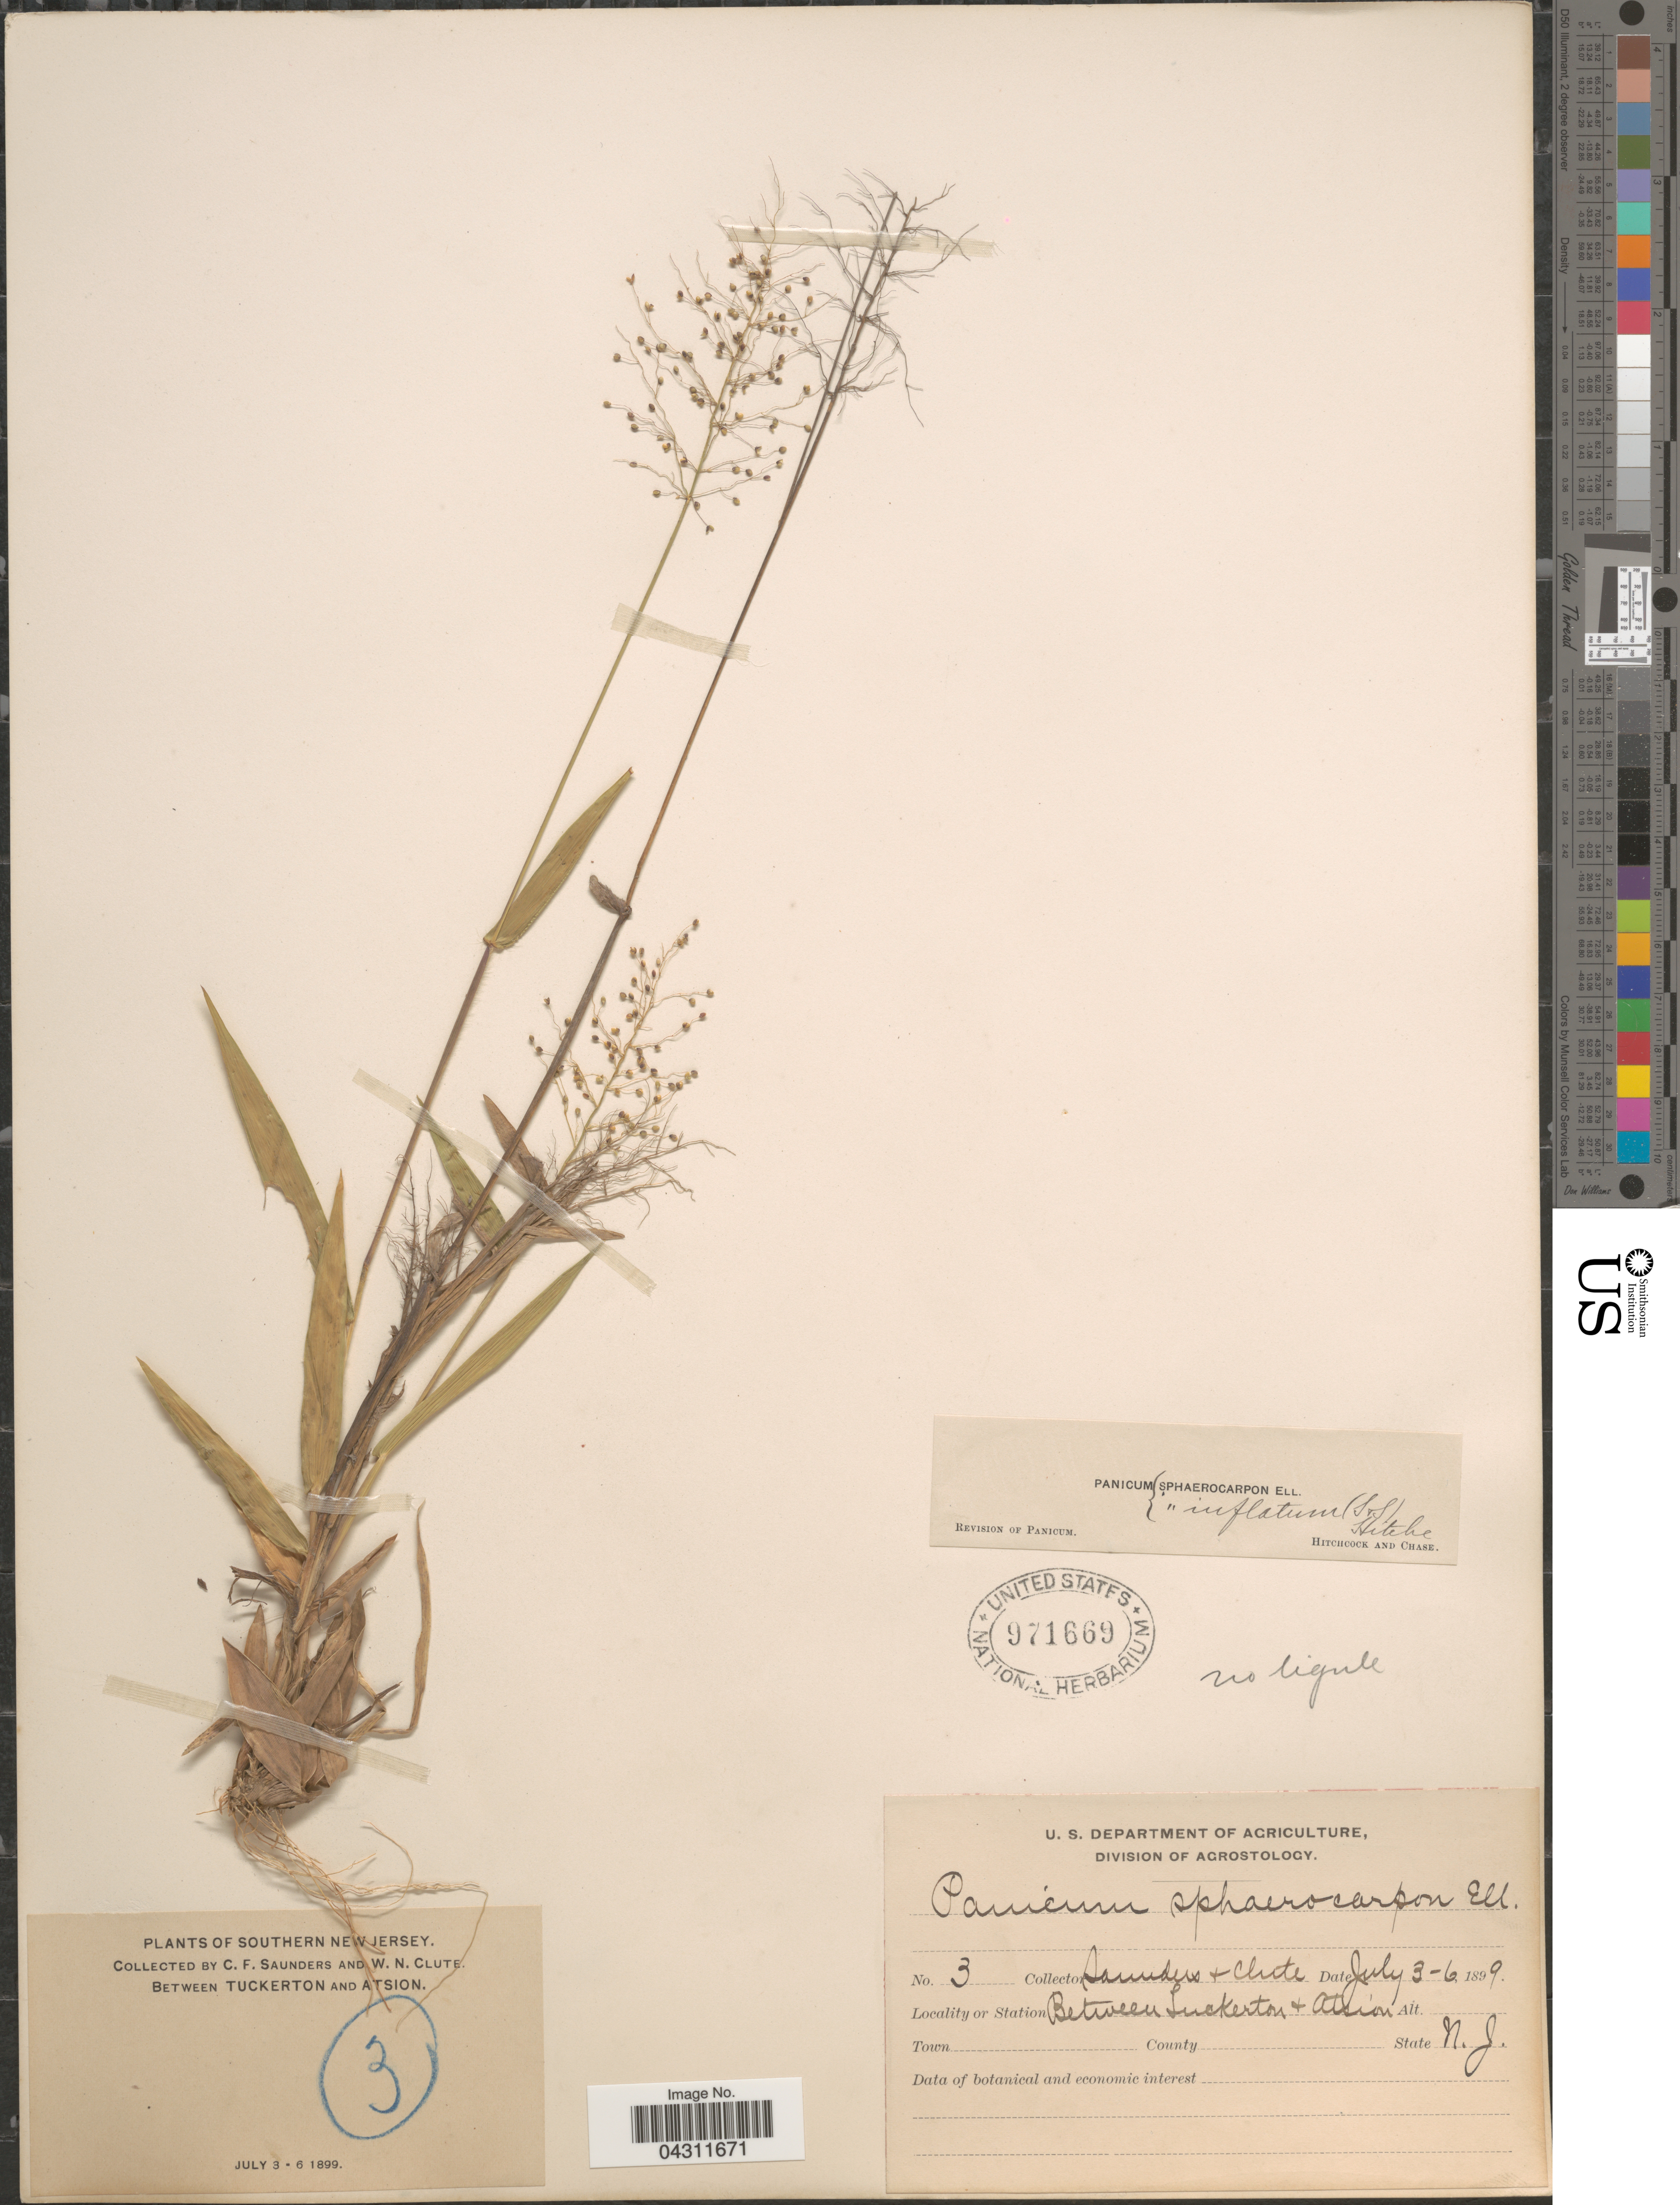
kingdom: Plantae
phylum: Tracheophyta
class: Liliopsida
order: Poales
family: Poaceae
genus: Dichanthelium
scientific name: Dichanthelium strigosum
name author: (Muhl. ex Elliott) Freckmann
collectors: C.F. Saunders & W. N. Clute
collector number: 3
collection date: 1899-07-03/1899-07-06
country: United States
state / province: New Jersey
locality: Southern New Jersey. Between Tuckerton and Atsion.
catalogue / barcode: US 971669